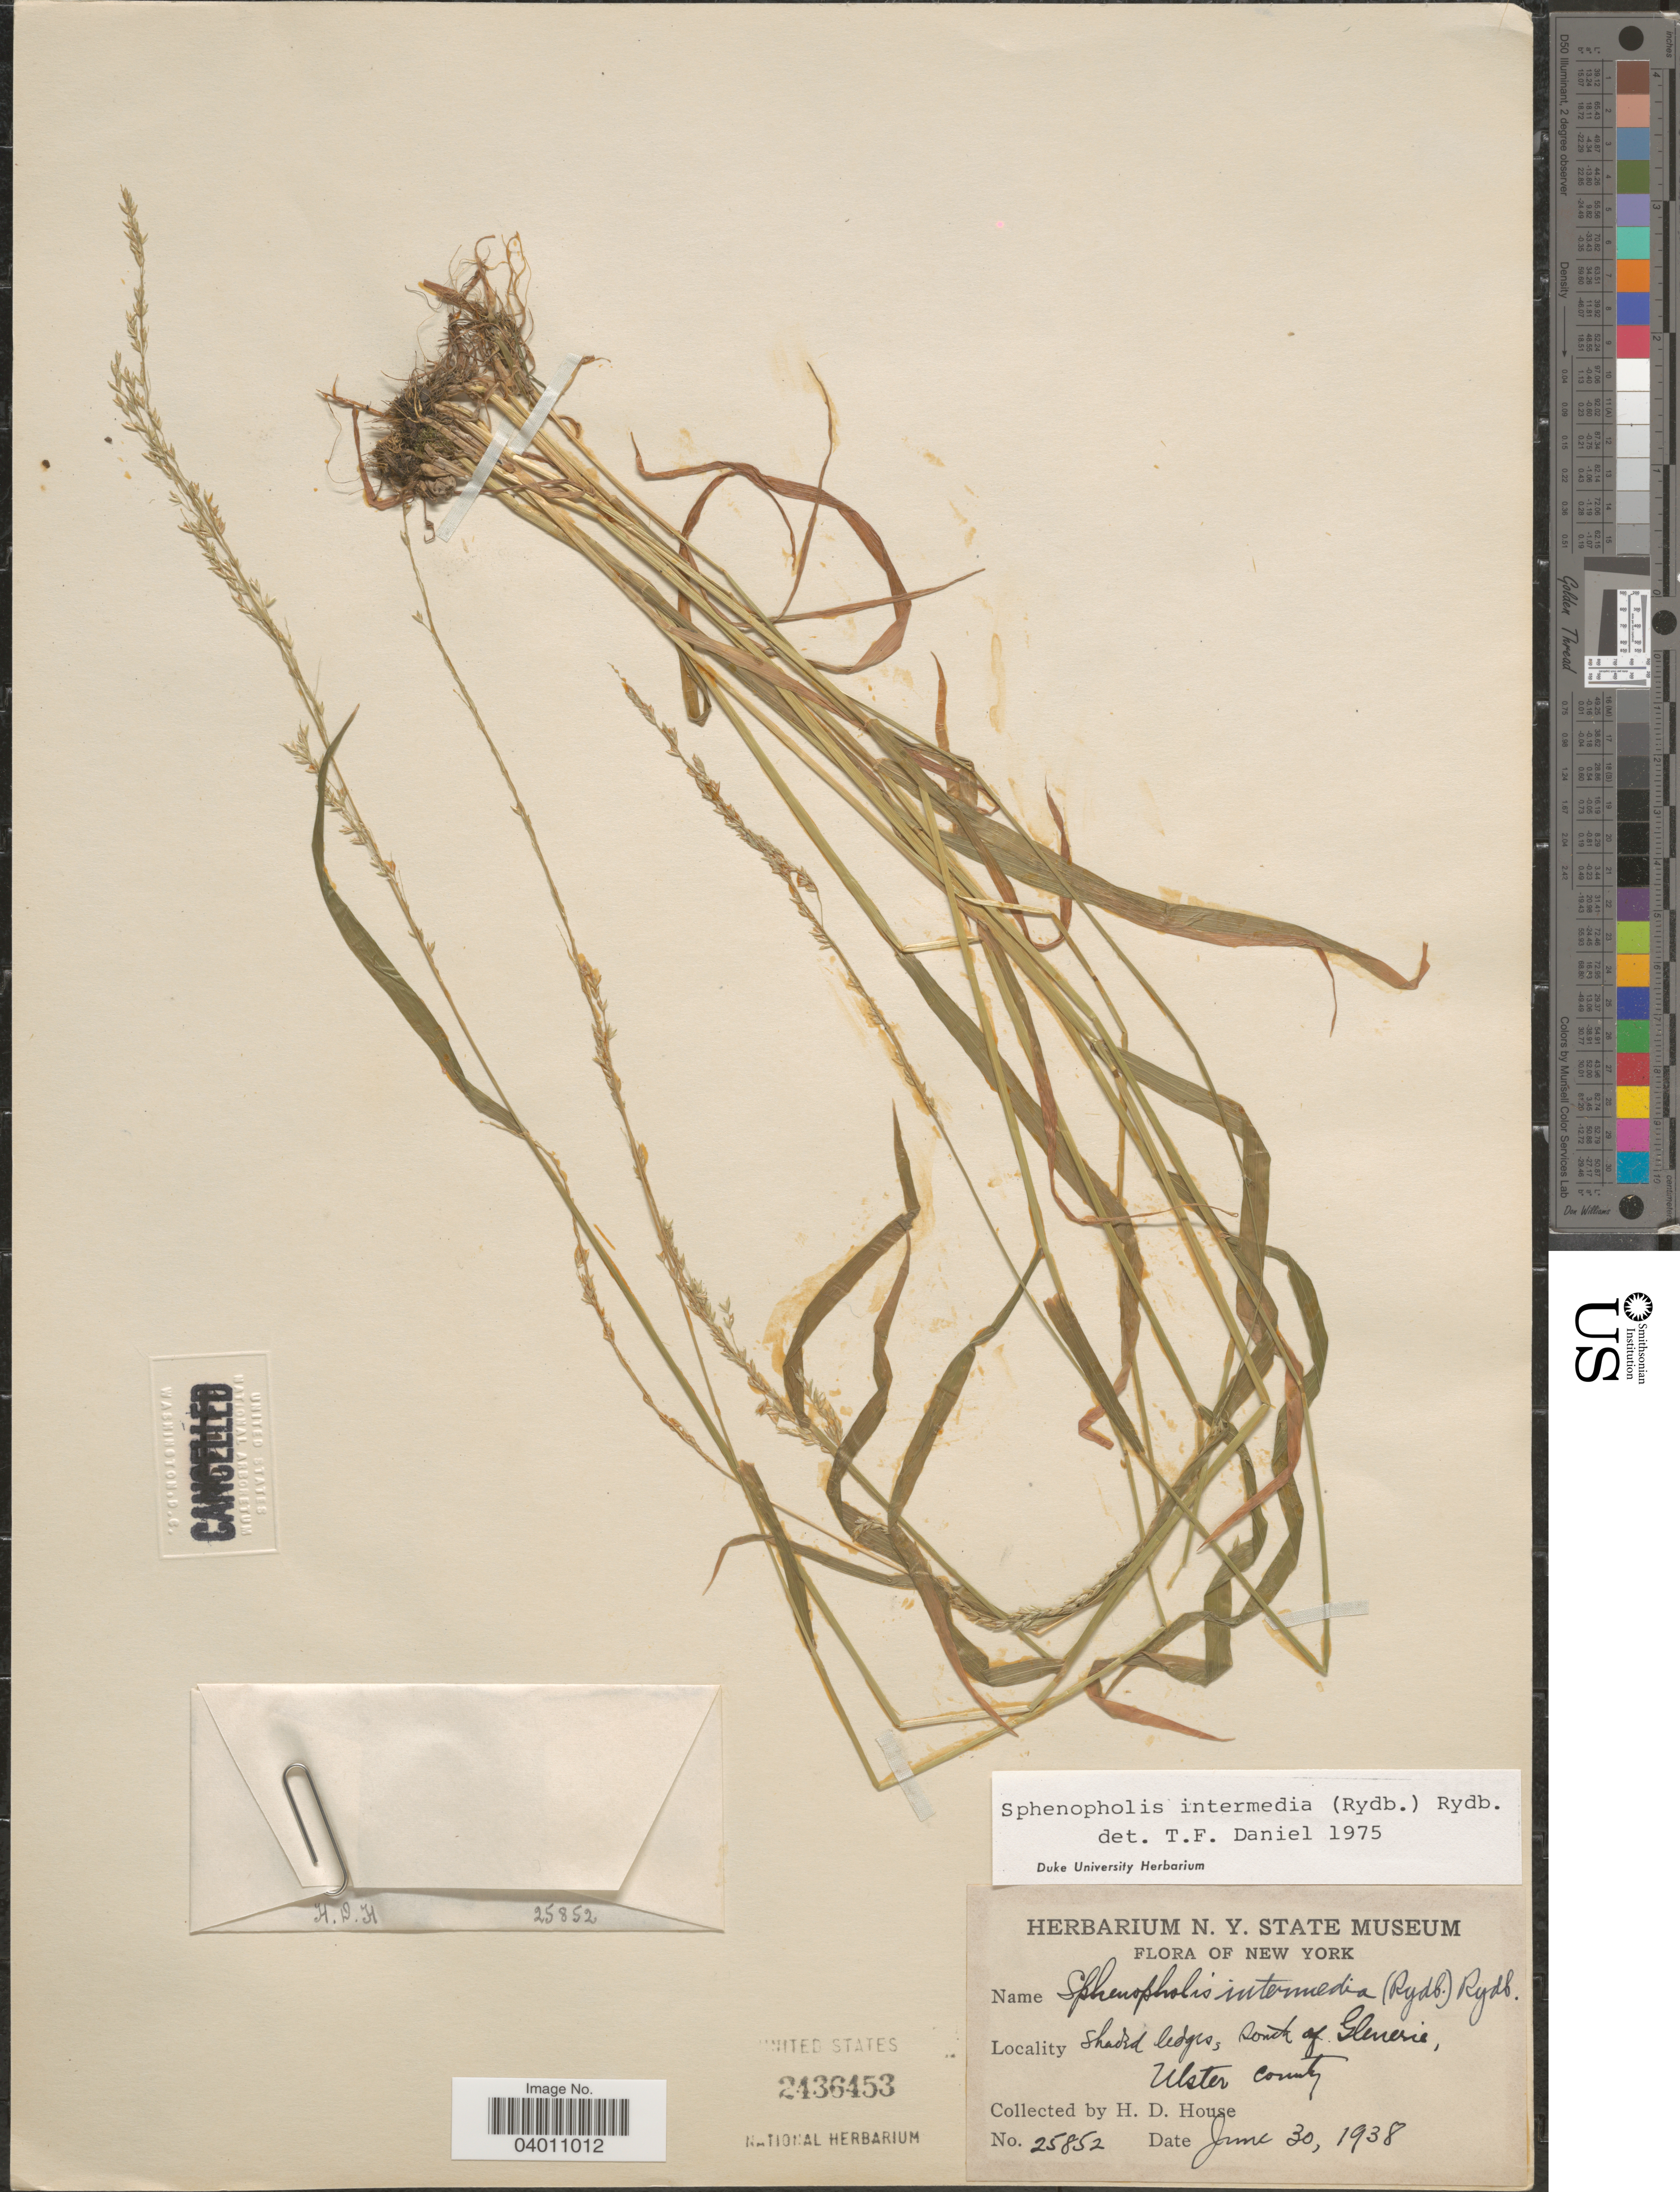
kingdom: Plantae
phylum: Tracheophyta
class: Liliopsida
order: Poales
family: Poaceae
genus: Sphenopholis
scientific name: Sphenopholis intermedia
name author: (Rydb.) Rydb.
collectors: H. D. House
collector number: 25852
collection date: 1938-06-30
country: United States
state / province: New York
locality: Shaded ledges, south of Glenerie, Ulster County.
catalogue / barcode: US 2436453